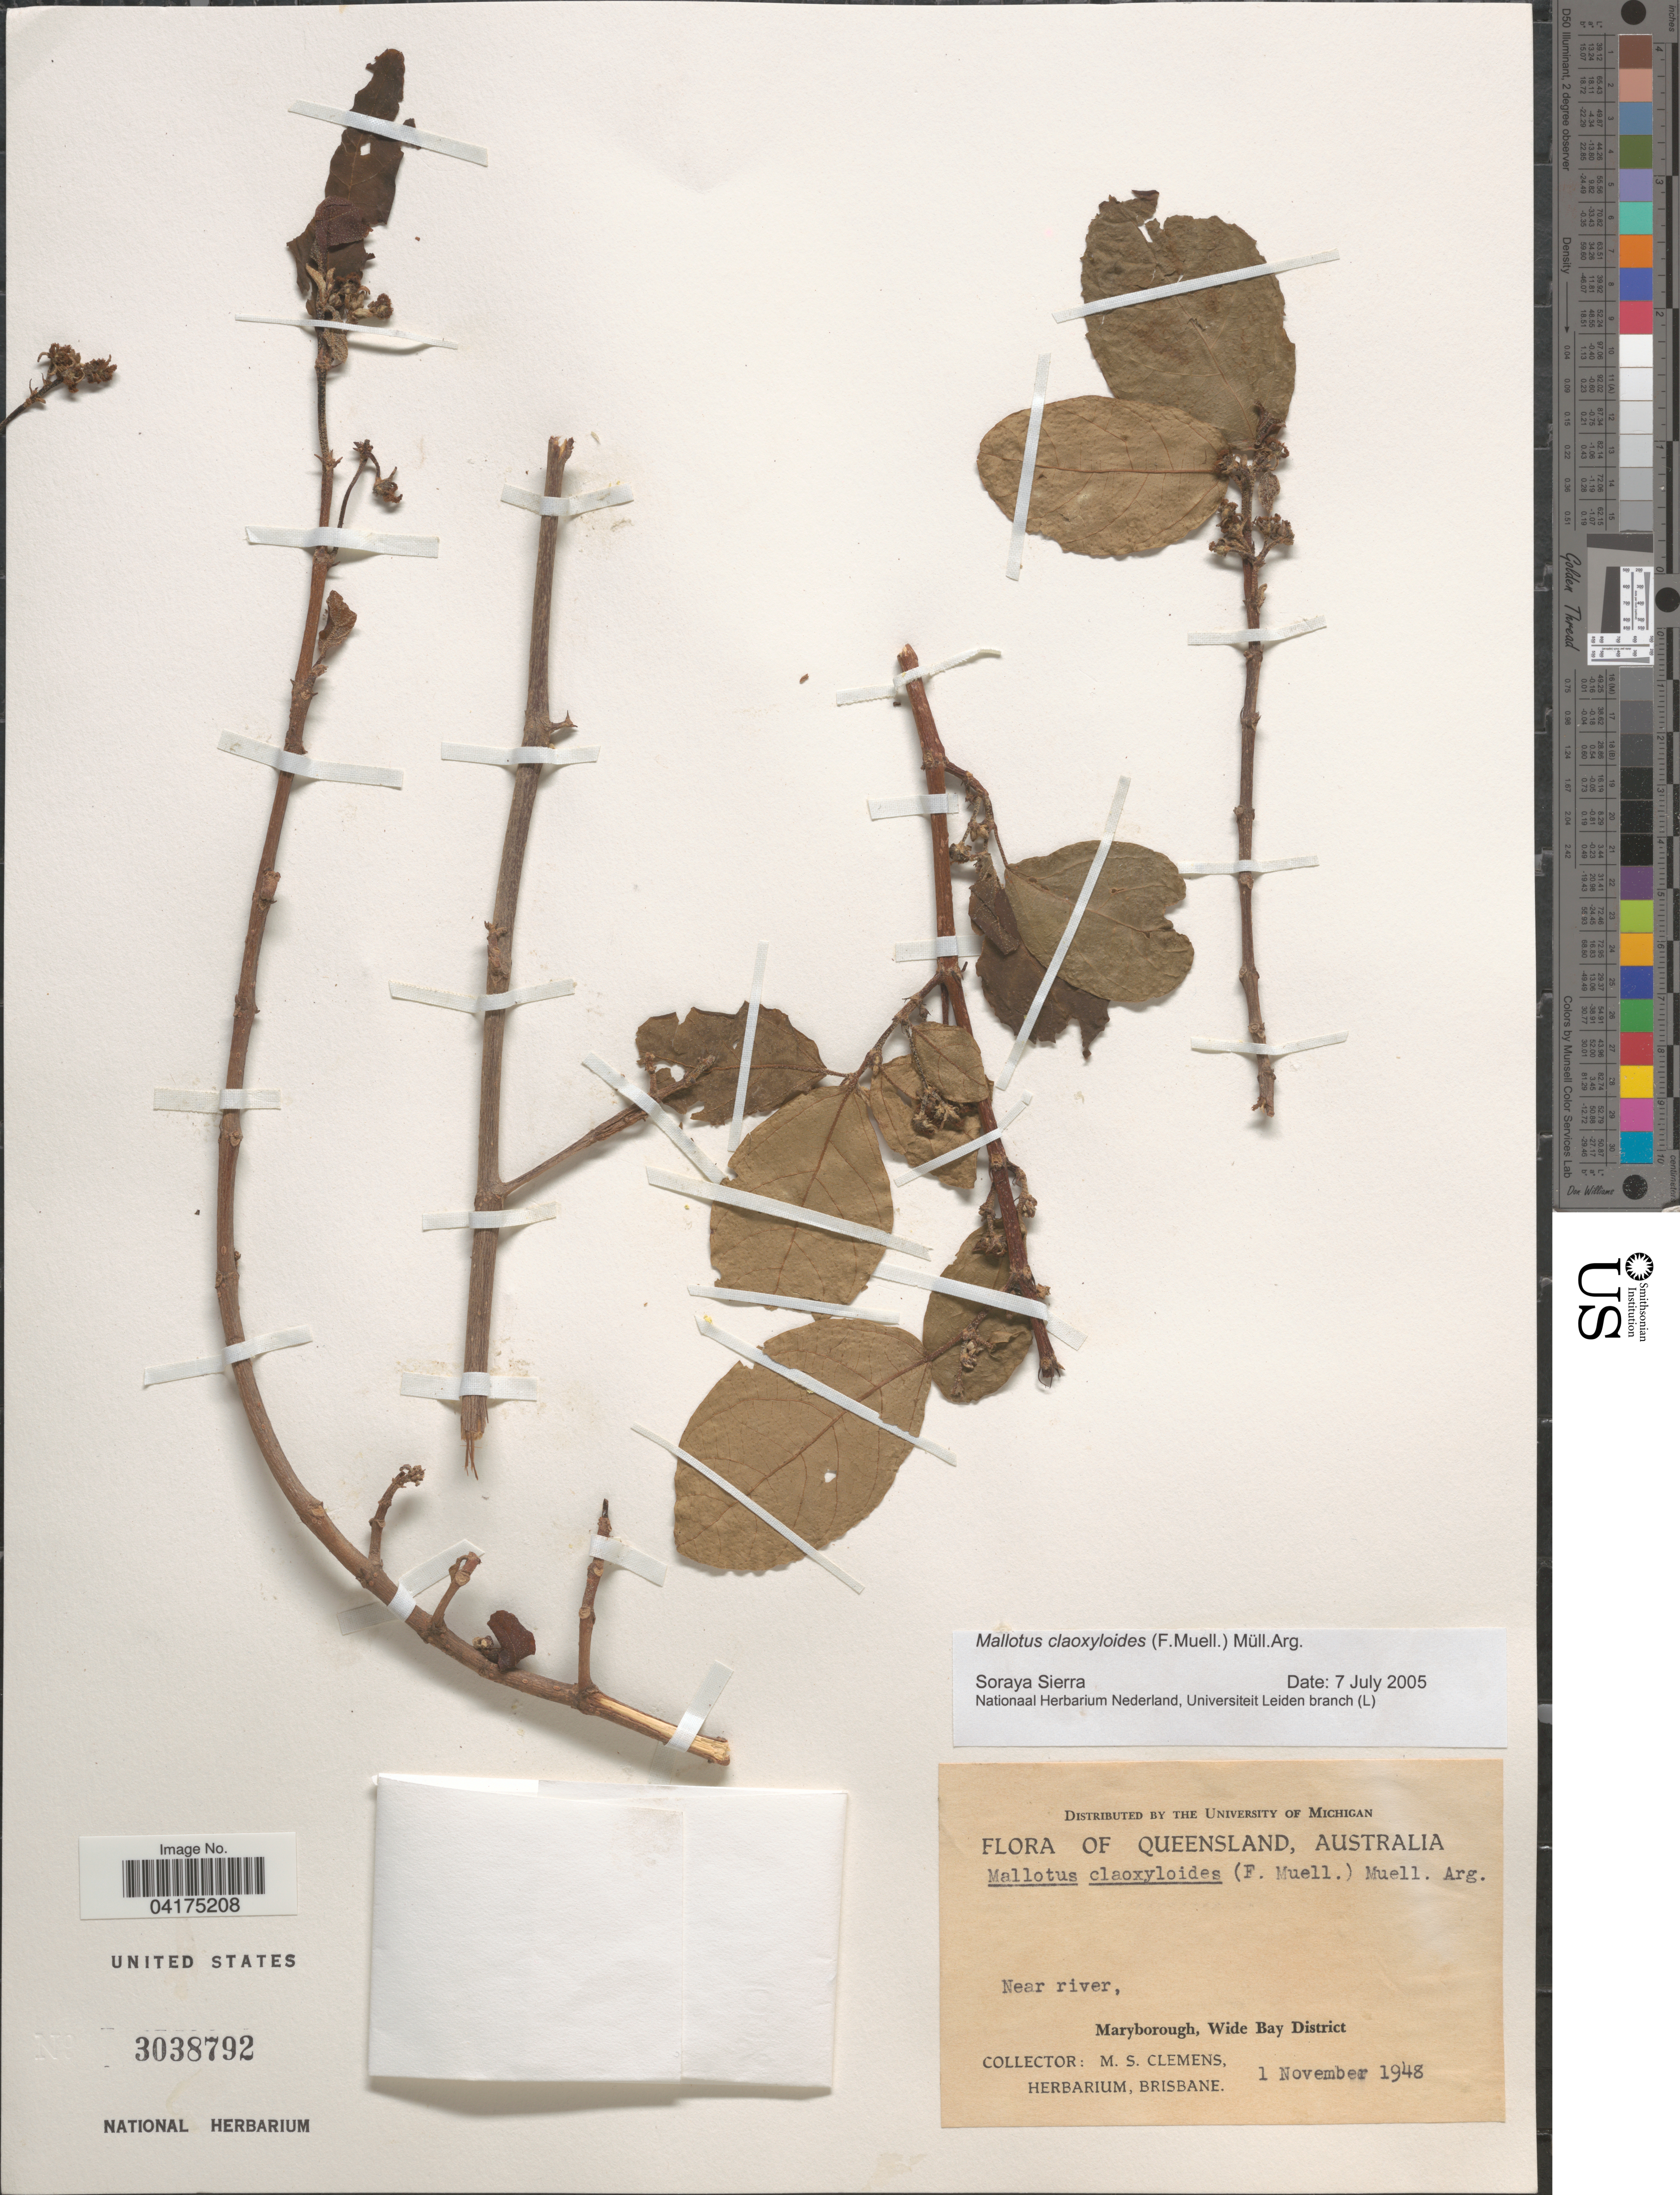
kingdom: Plantae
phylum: Tracheophyta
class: Magnoliopsida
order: Malpighiales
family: Euphorbiaceae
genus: Mallotus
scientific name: Mallotus claoxyloides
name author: (F. Muell.) Müll. Arg.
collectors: M. S. Clemens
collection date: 1948-11-01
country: Australia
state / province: Queensland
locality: Near river, Maryborough, Wide Bay District.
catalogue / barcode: US 3038792